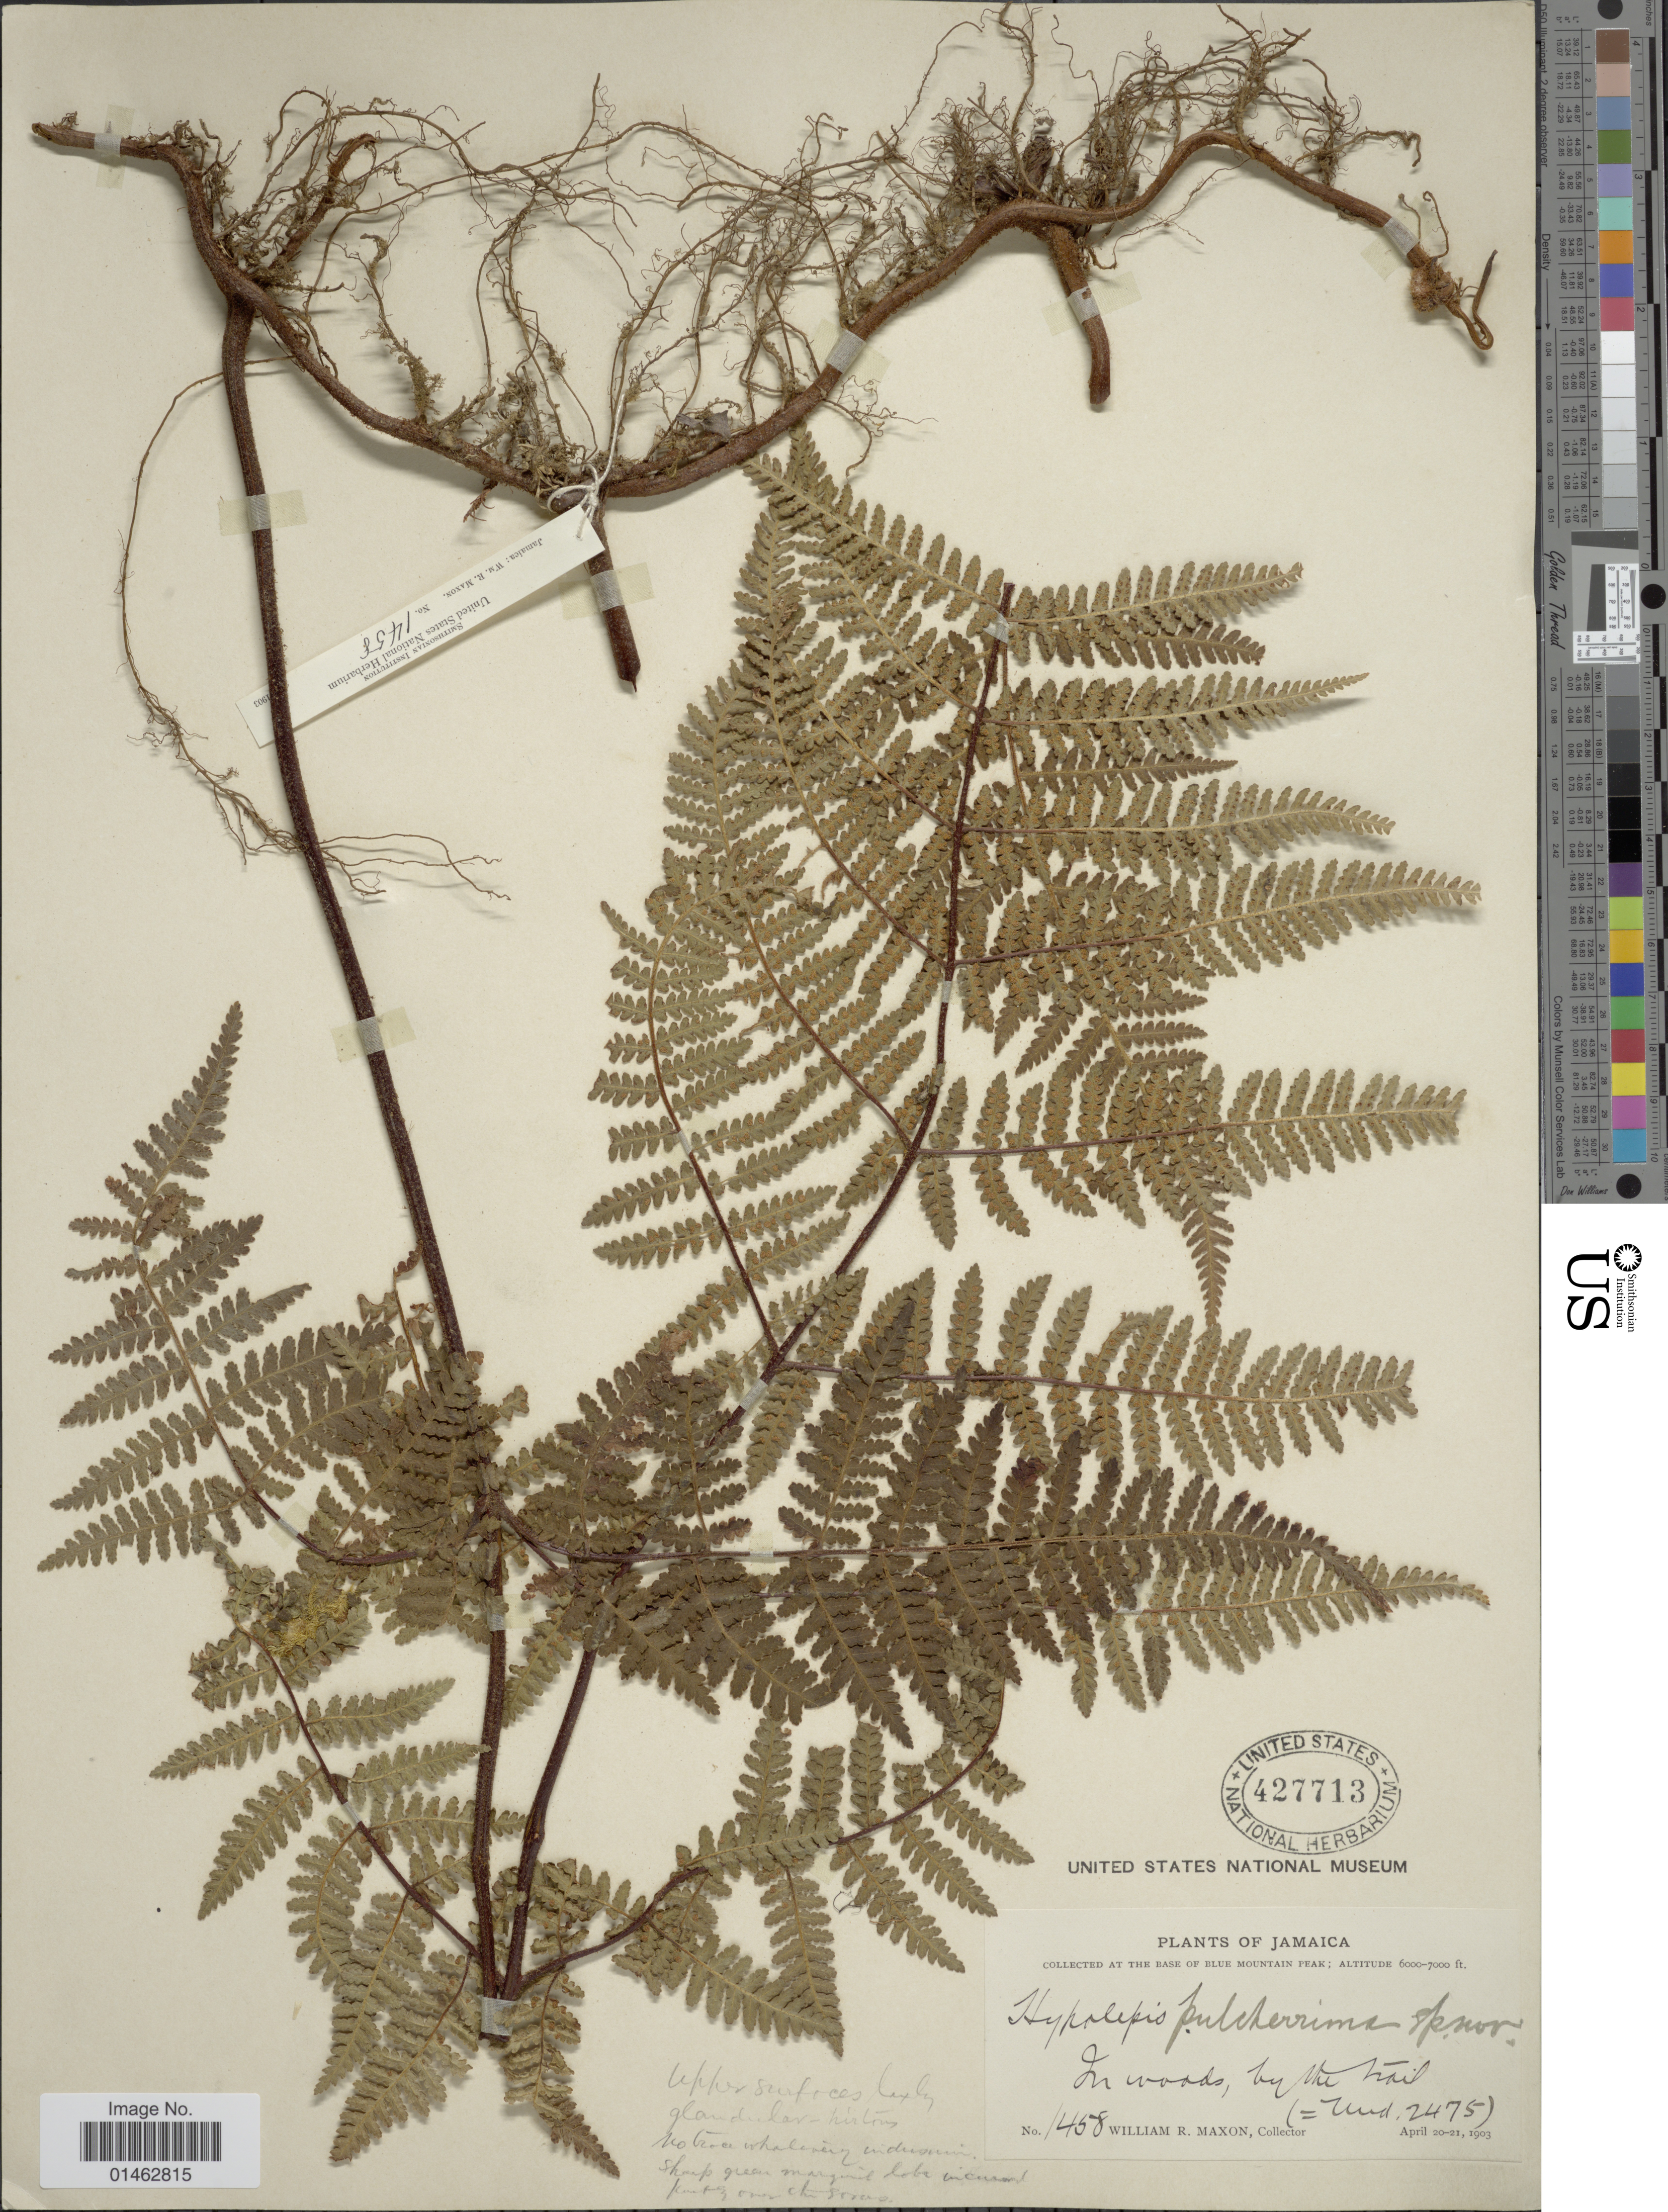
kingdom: Plantae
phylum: Tracheophyta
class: Polypodiopsida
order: Polypodiales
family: Dennstaedtiaceae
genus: Hypolepis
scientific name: Hypolepis pulcherrima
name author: Underw. & Maxon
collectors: W. R. Maxon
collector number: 1458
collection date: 1903-04-20/1903-04-21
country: Jamaica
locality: At the base of Blue Mountain Peak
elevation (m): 1829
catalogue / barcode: US 427713